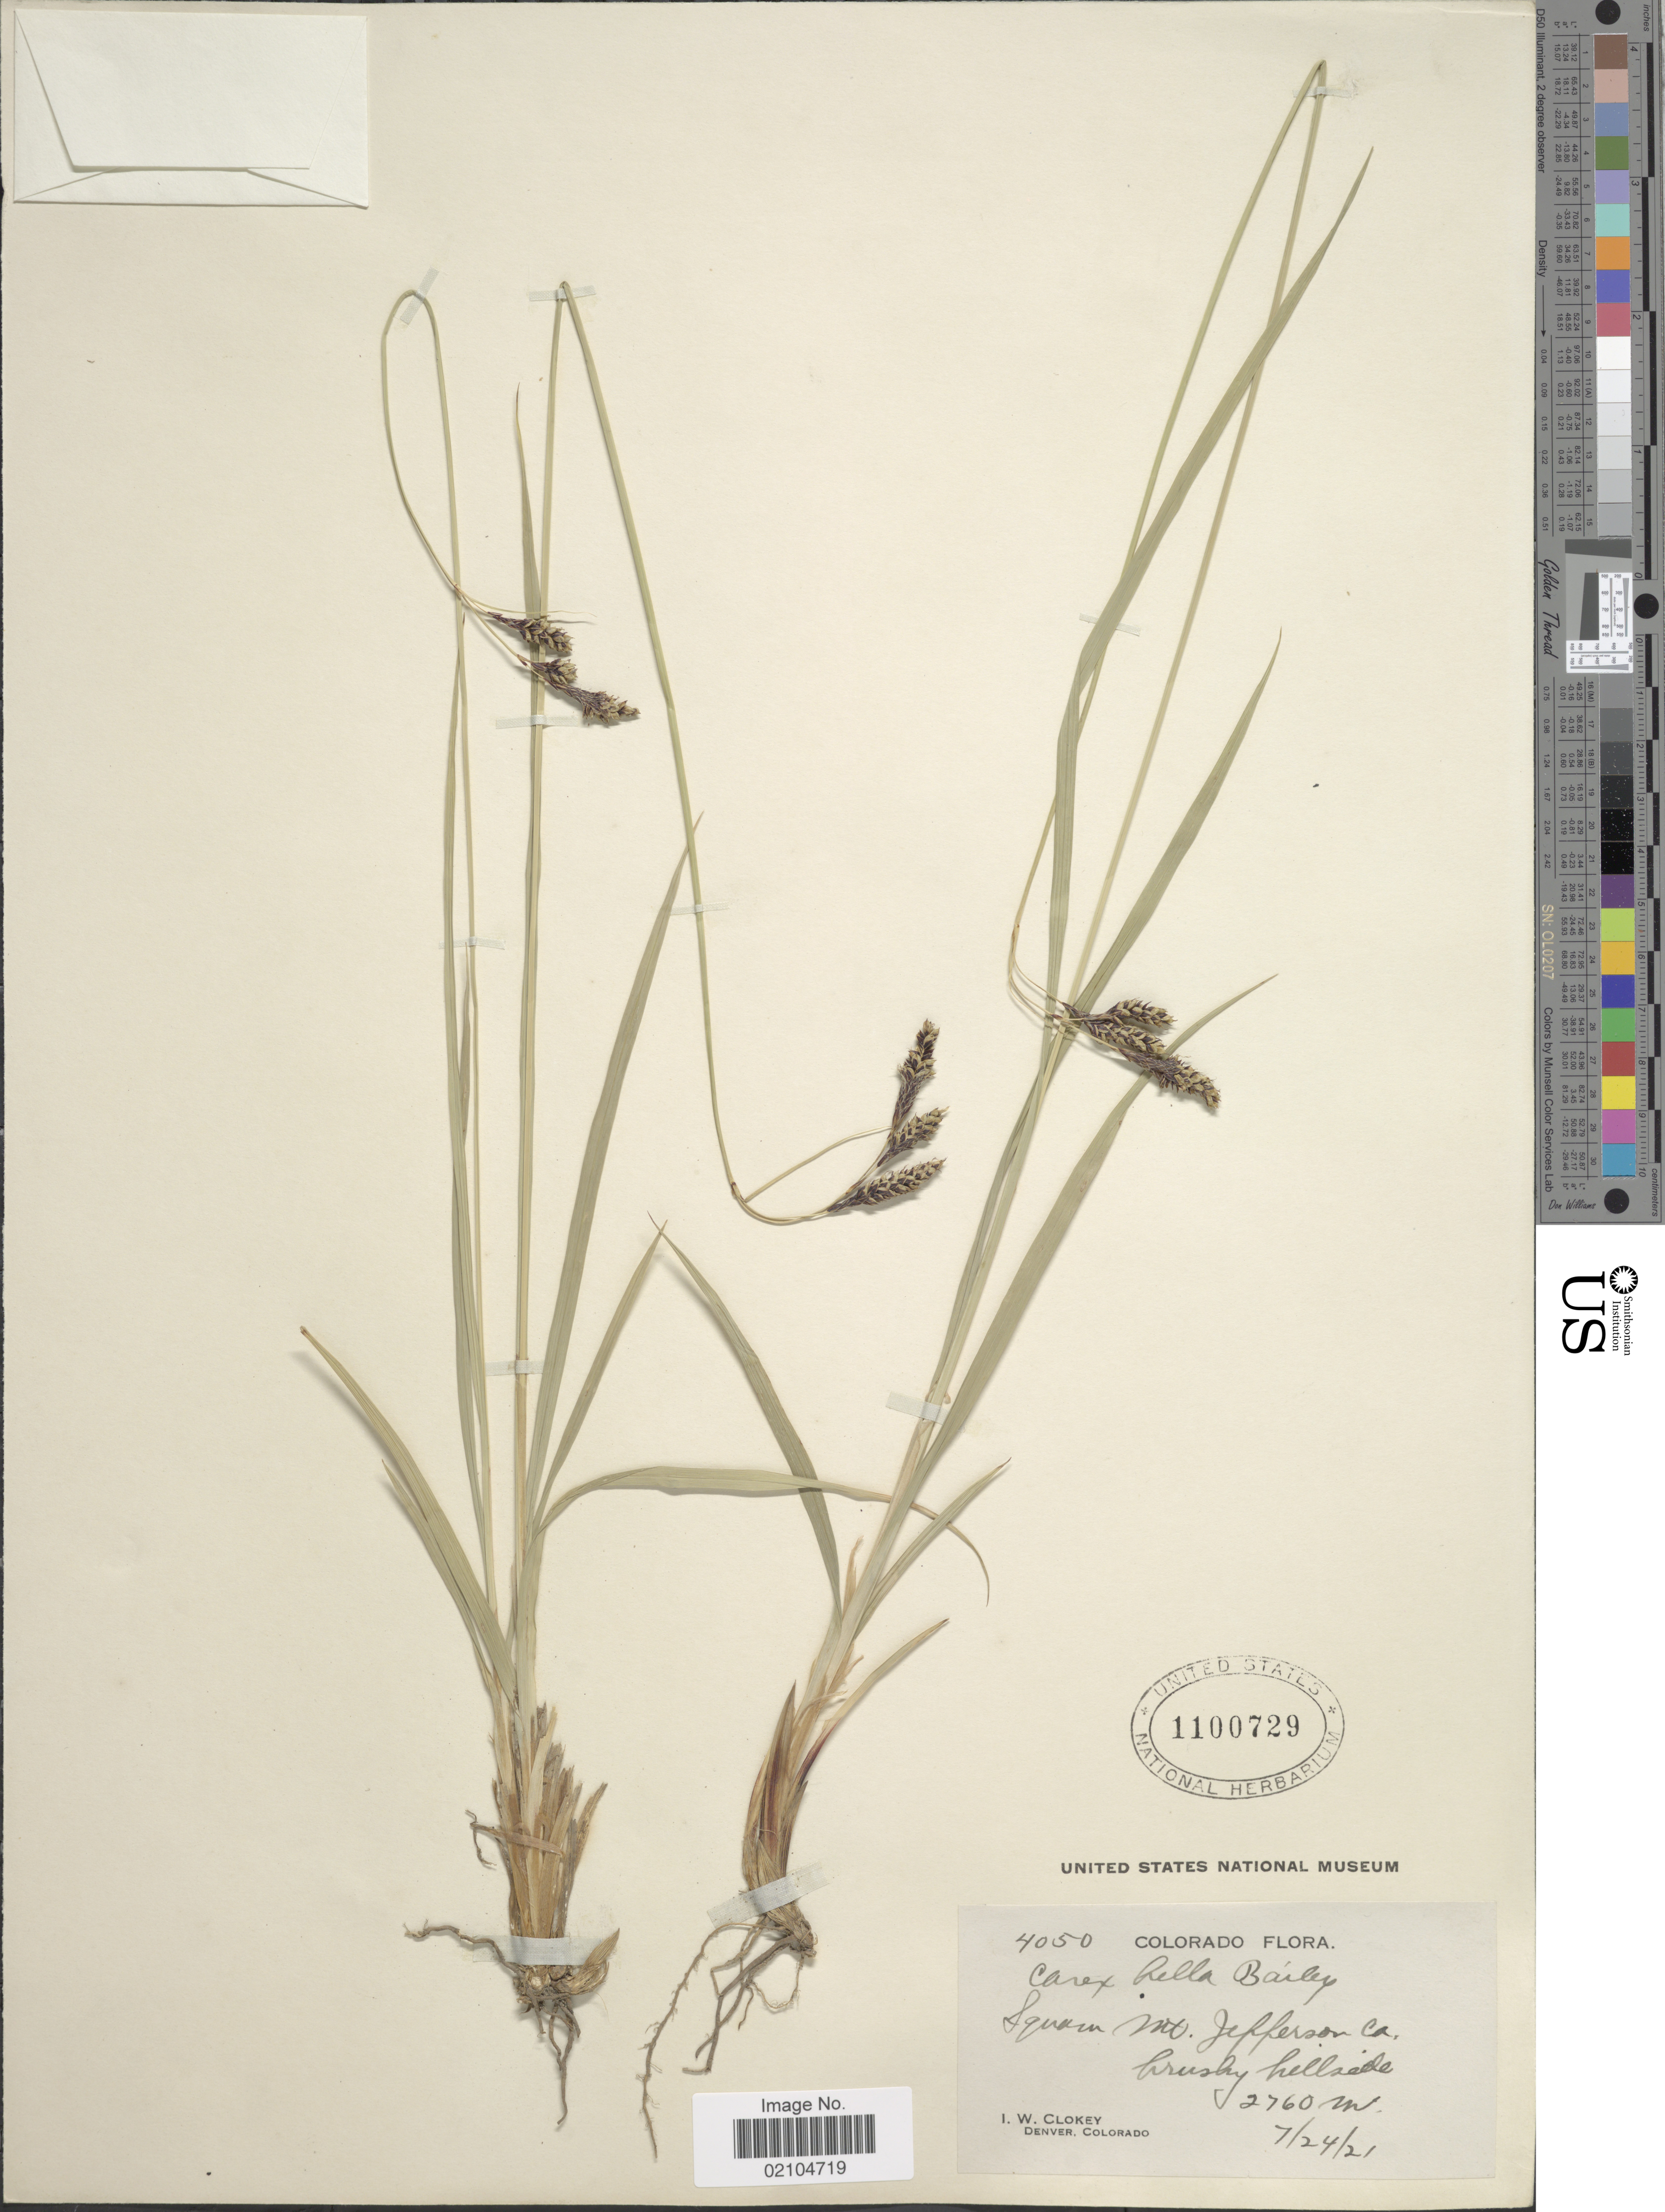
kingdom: Plantae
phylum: Tracheophyta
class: Liliopsida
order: Poales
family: Cyperaceae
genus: Carex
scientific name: Carex bella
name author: L.H. Bailey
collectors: I. W. Clokey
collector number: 4050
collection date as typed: Transcribed d/m/y: 24/7/21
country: United States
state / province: Colorado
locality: Squam Mt., Jefferson Co.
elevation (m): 2760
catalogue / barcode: US 1100729